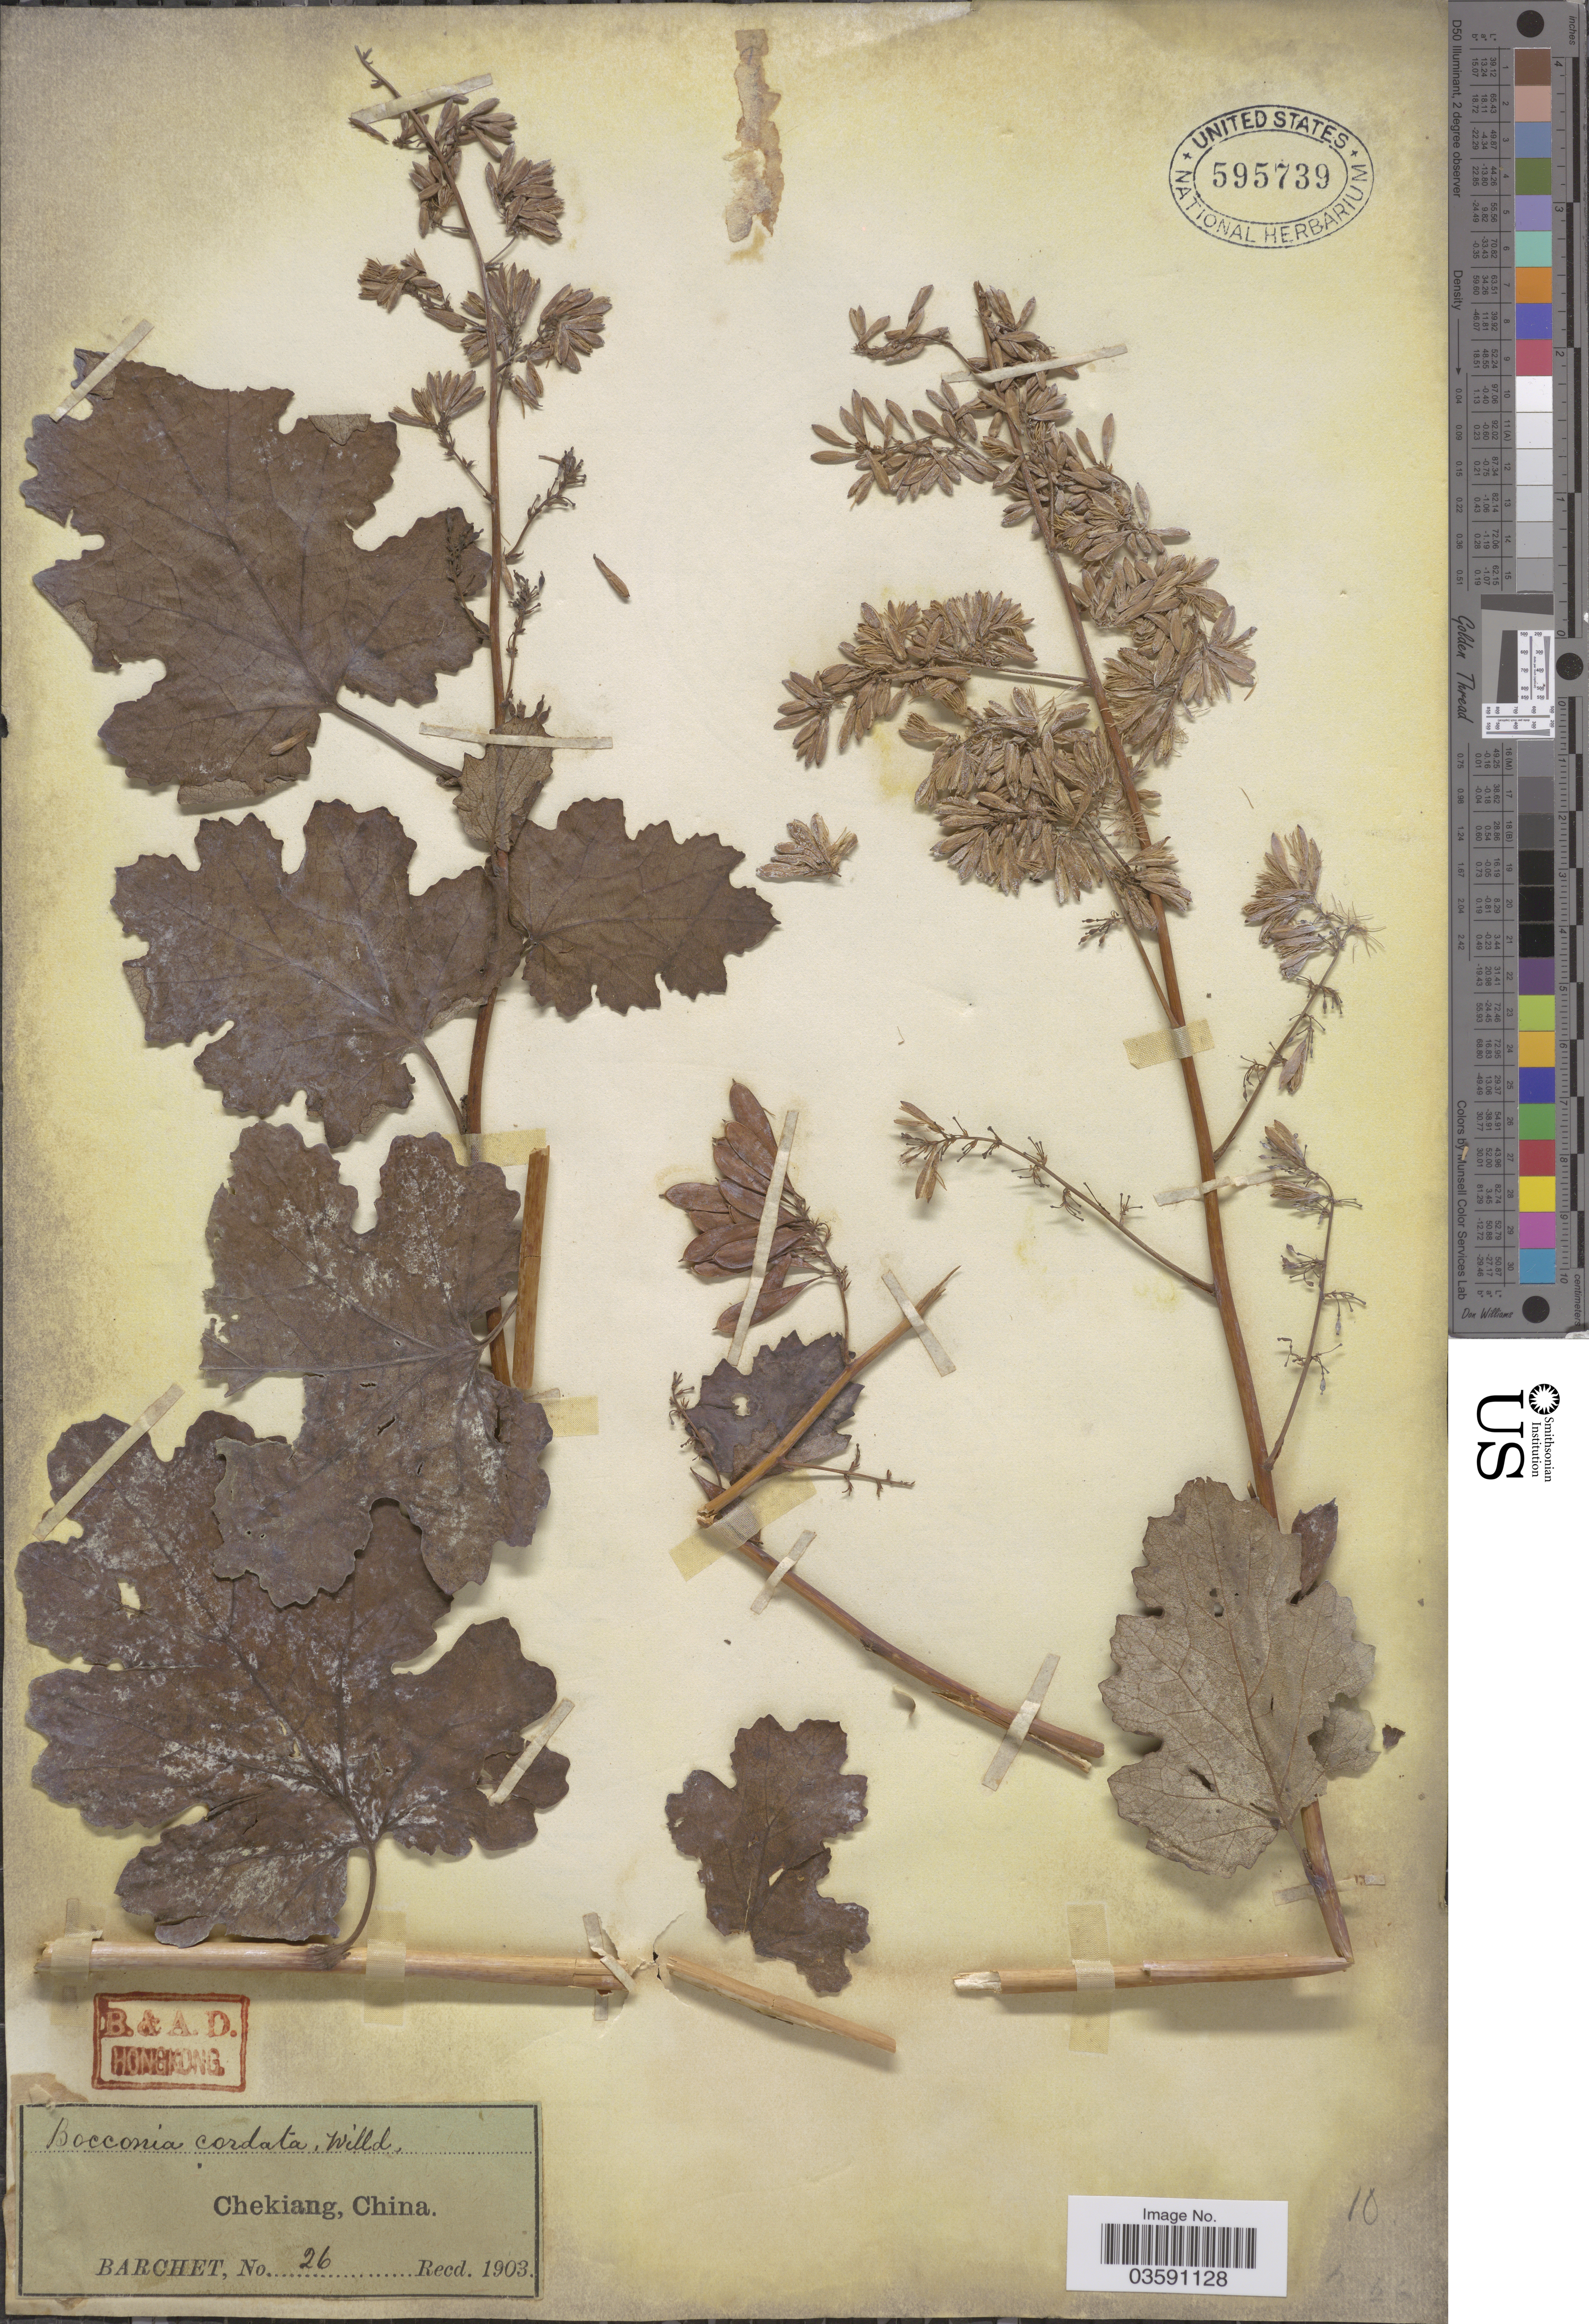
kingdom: Plantae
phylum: Tracheophyta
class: Magnoliopsida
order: Ranunculales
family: Papaveraceae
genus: Macleaya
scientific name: Macleaya cordata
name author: (Willd.) R. Br.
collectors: Barchet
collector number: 26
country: China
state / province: Zhejiang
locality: Chekiang.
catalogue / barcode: US 595739